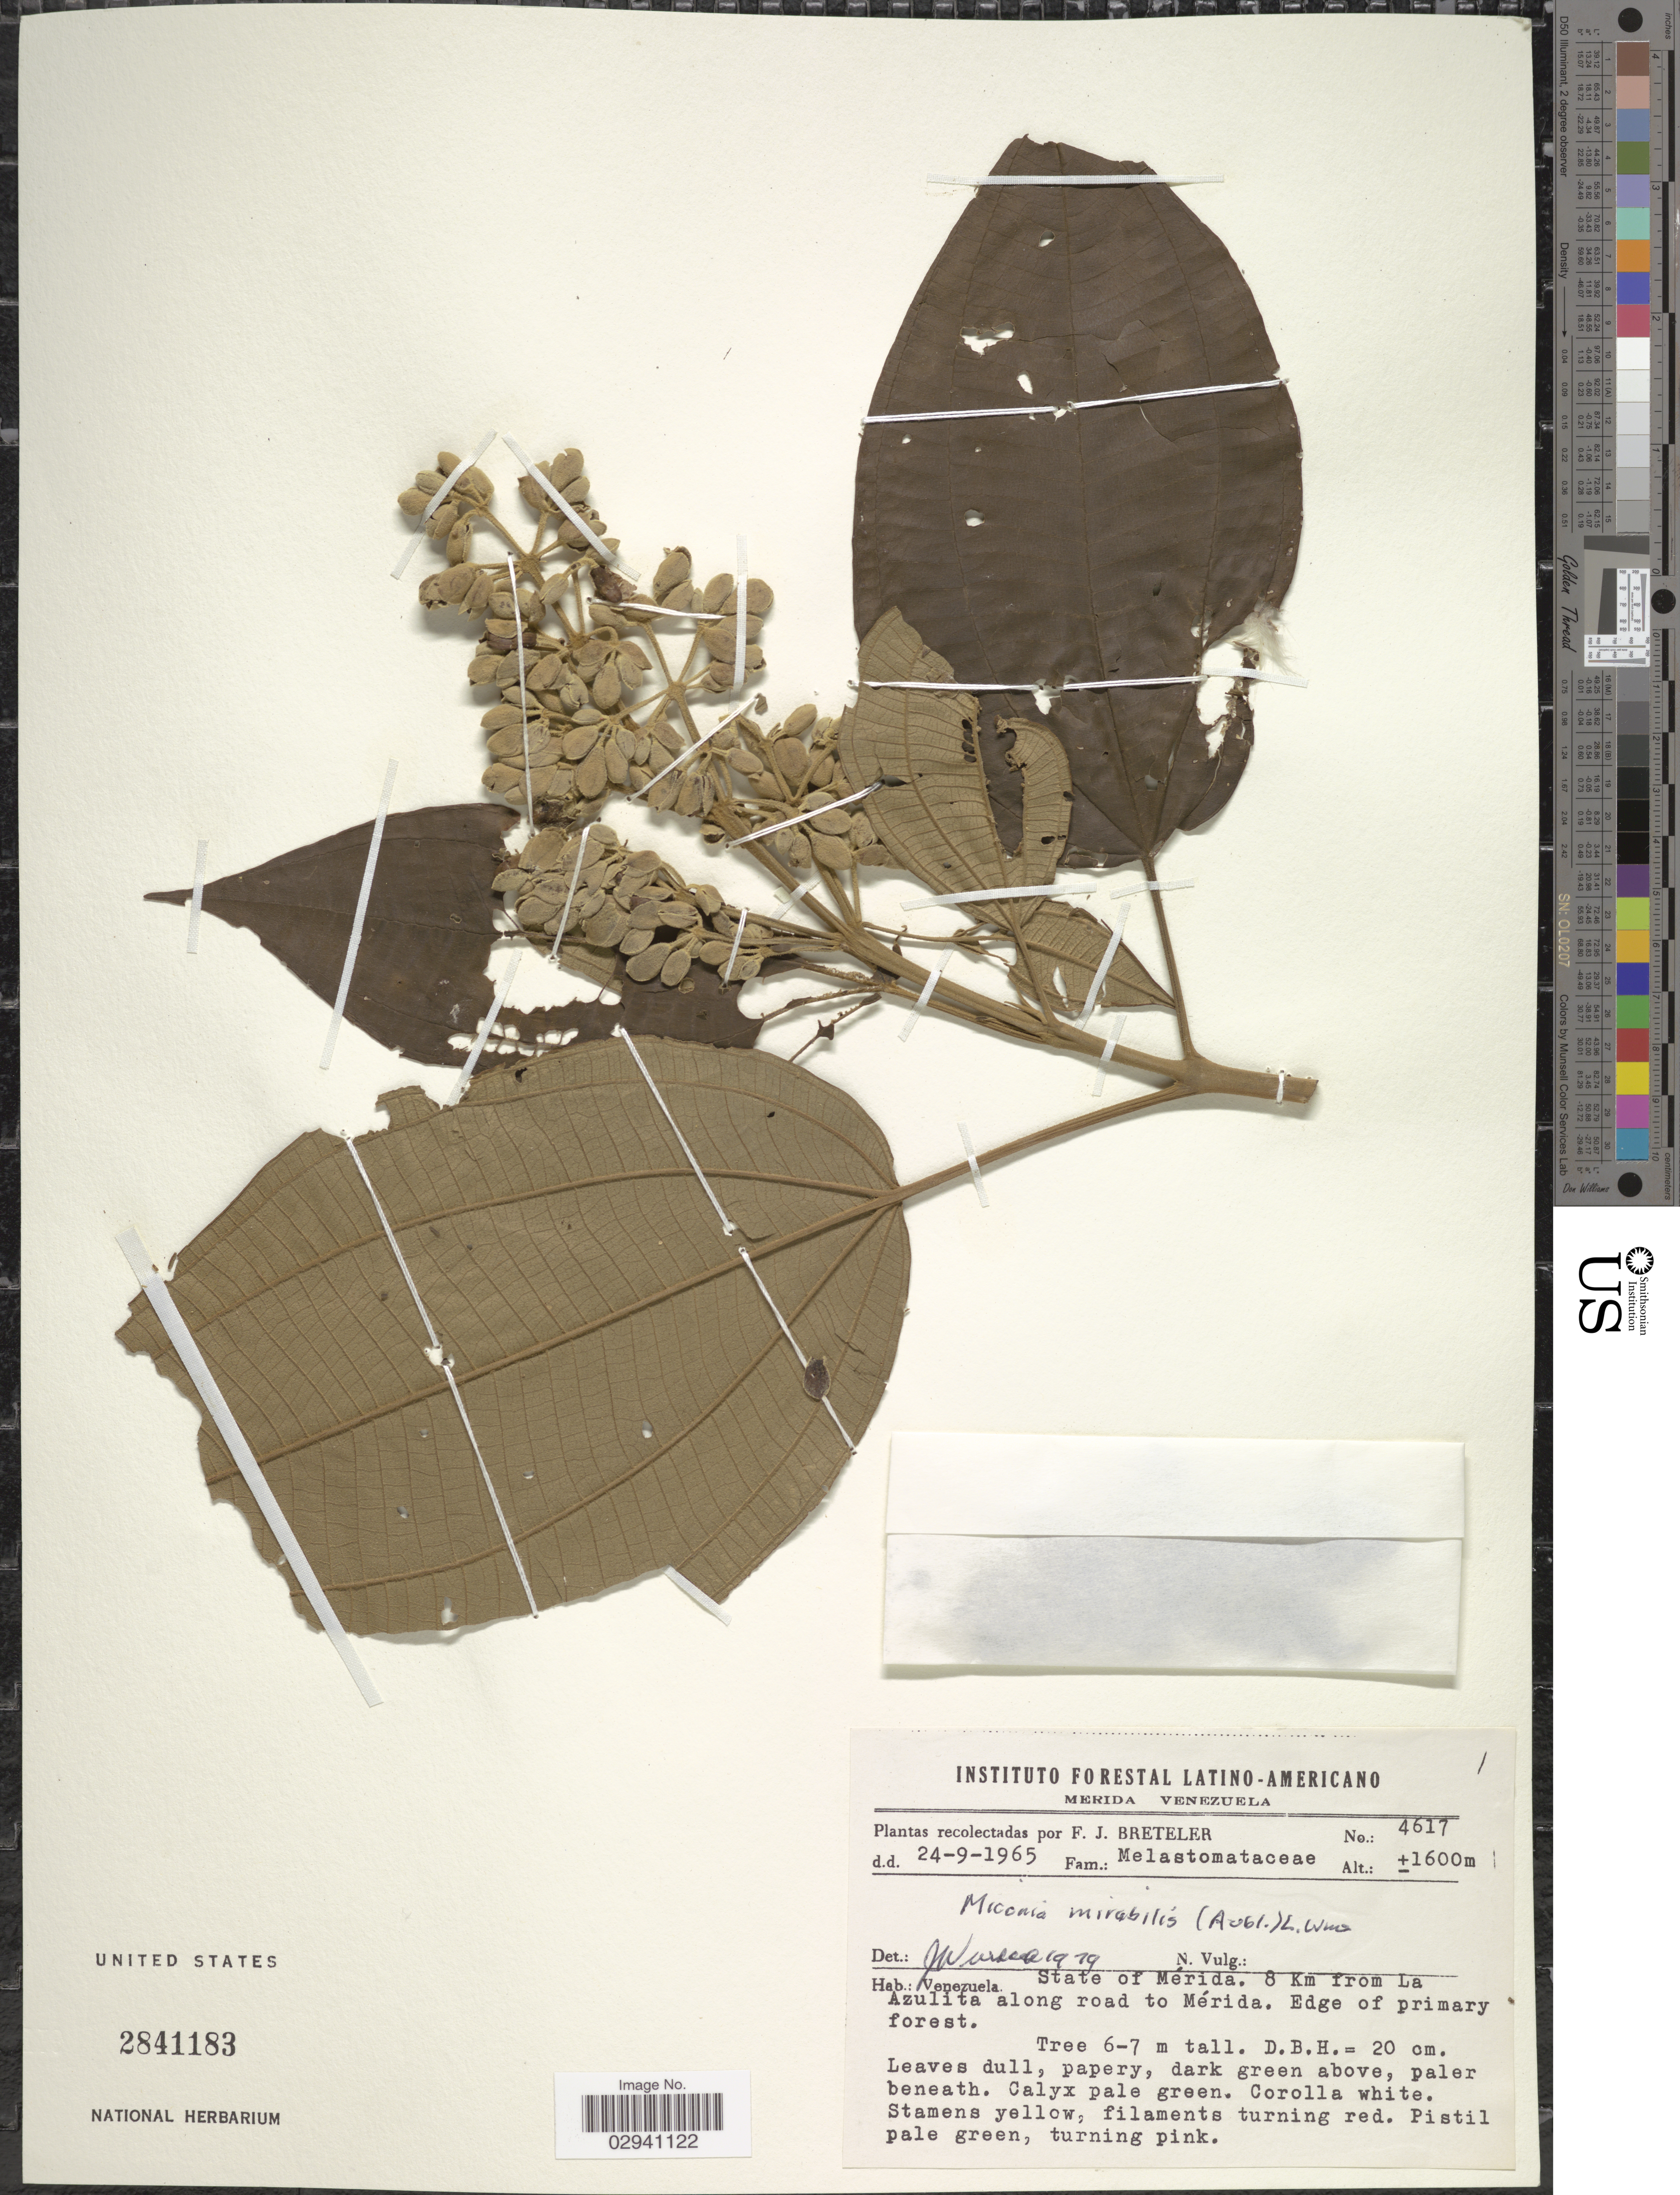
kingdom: Plantae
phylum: Tracheophyta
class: Magnoliopsida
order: Myrtales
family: Melastomataceae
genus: Miconia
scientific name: Miconia mirabilis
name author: (Aubl.) L.O. Williams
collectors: F. J. Breteler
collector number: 4617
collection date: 1965-09-24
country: Venezuela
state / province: Mérida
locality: State of Mérida. 8 Km from La Azulita along road to Mérida.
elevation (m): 1600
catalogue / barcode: US 2841183